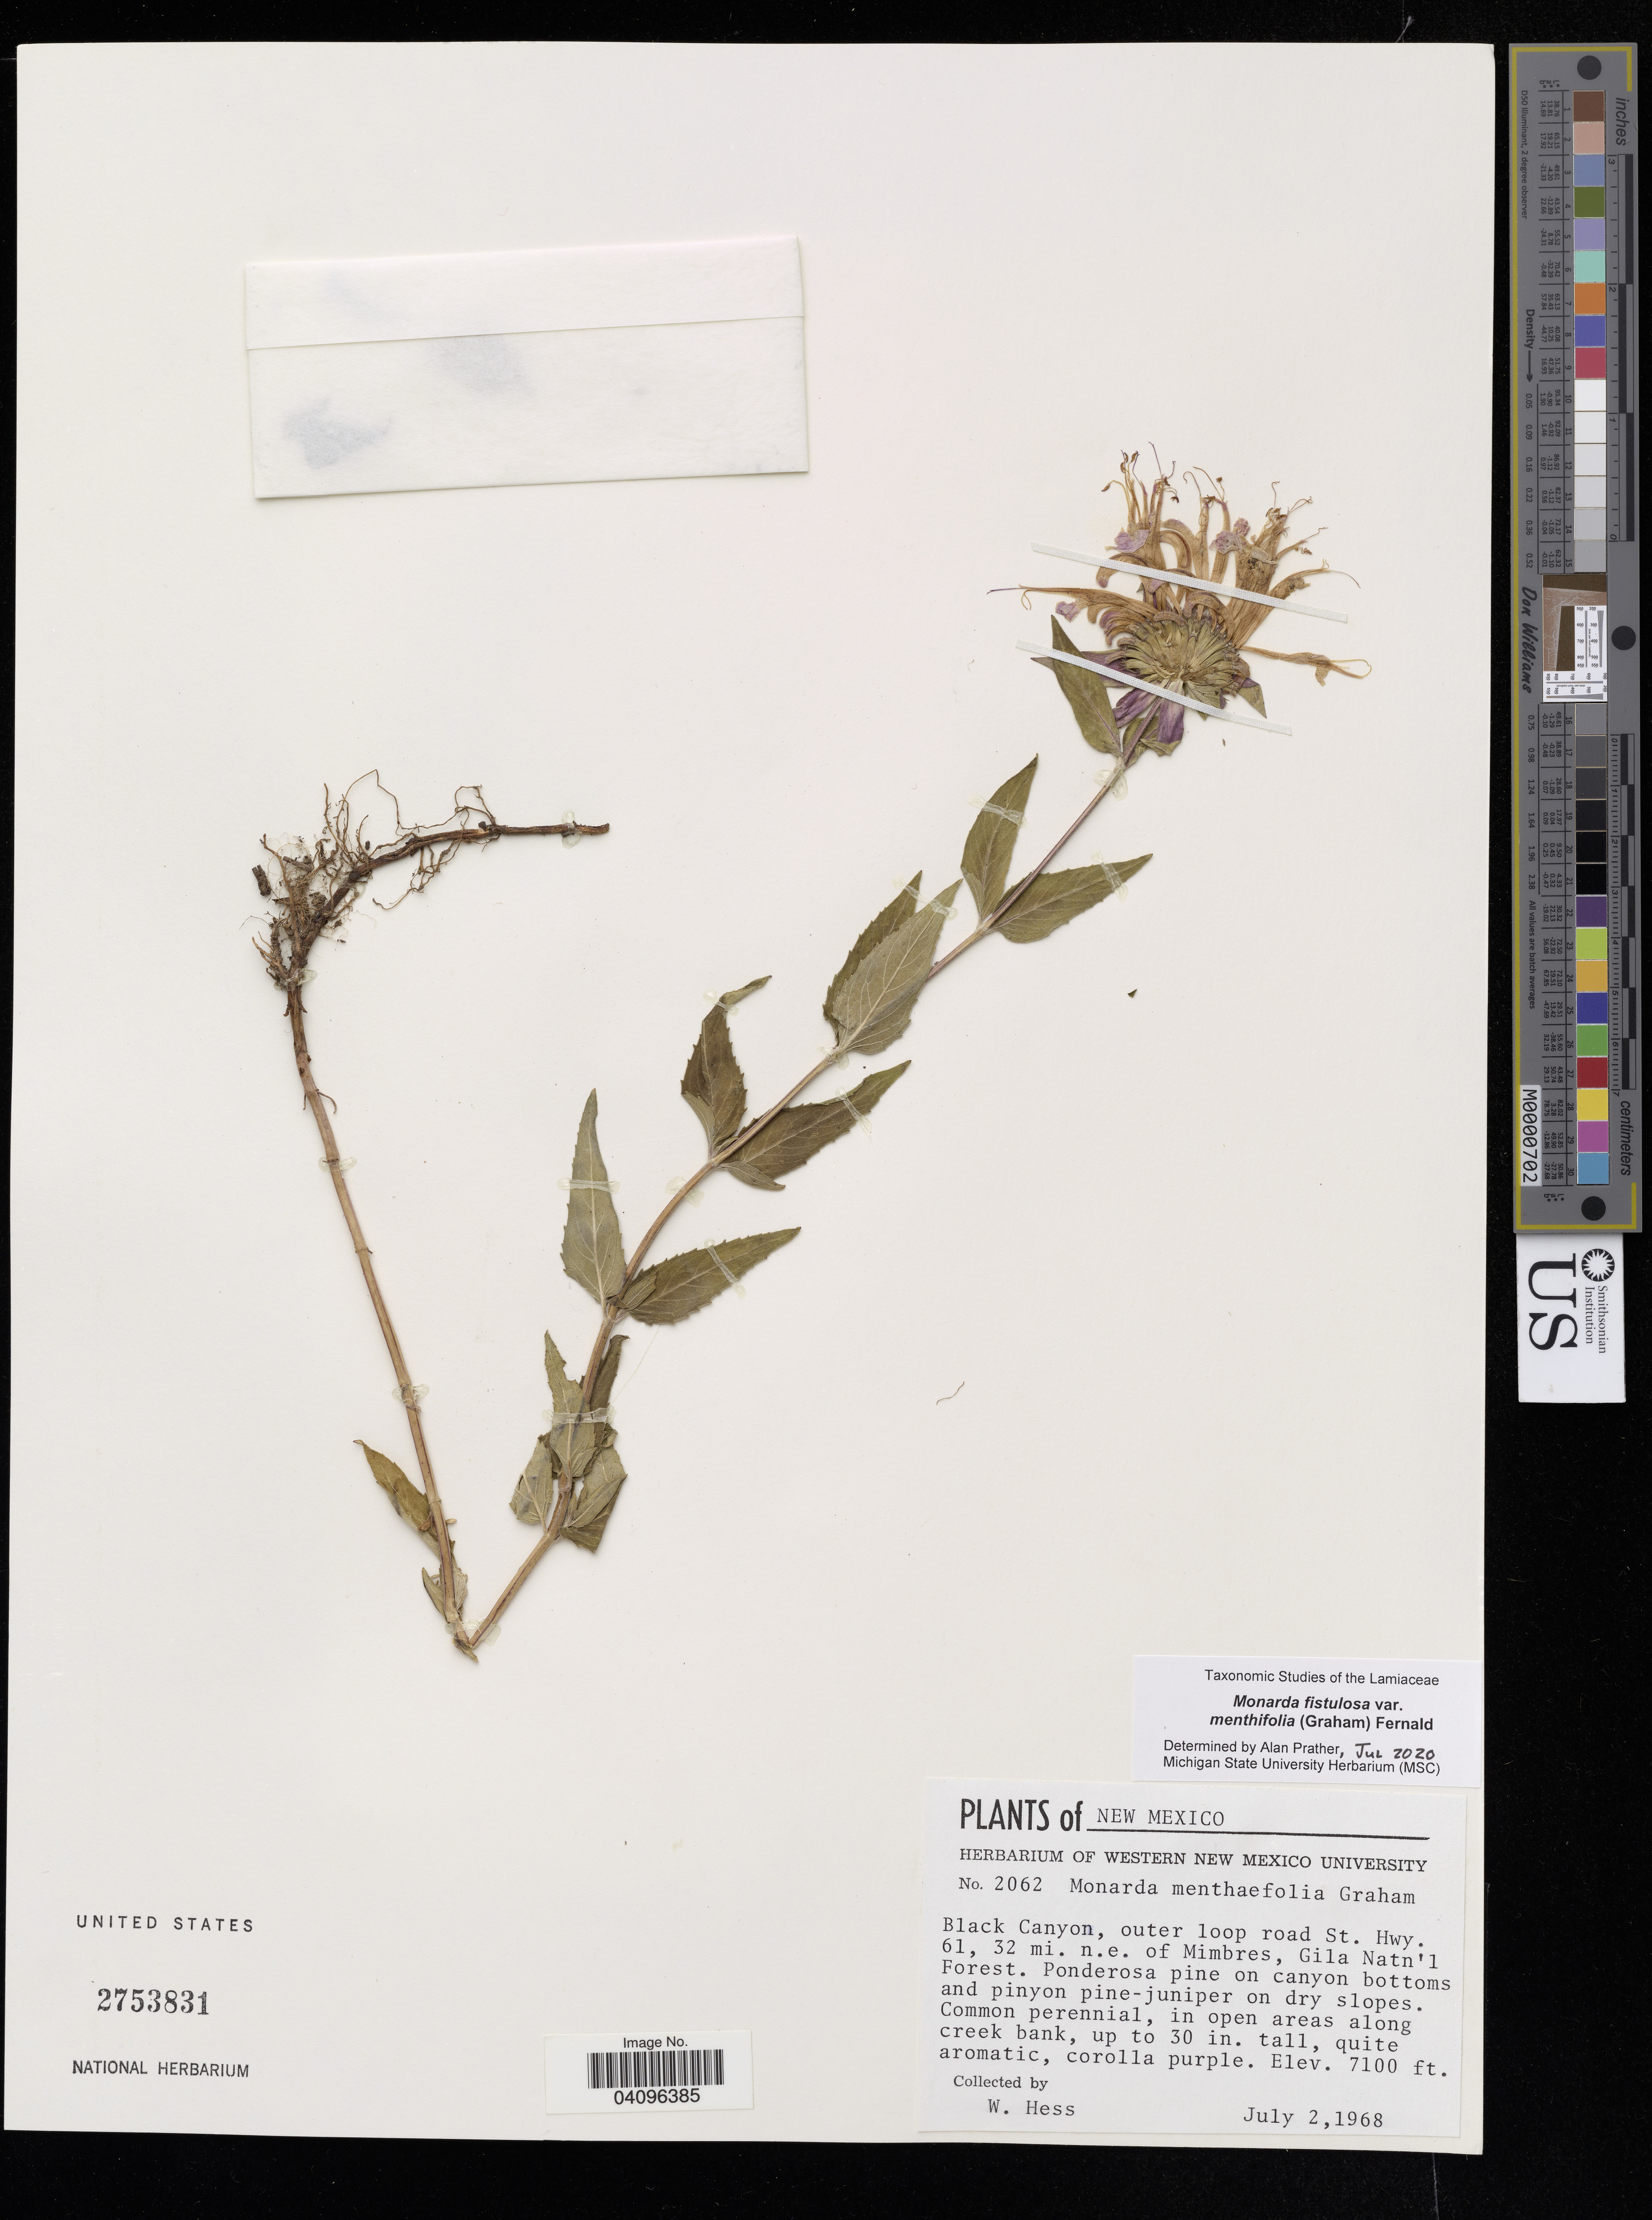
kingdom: Plantae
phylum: Tracheophyta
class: Magnoliopsida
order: Lamiales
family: Lamiaceae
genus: Monarda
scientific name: Monarda fistulosa var. menthifolia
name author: (Graham) Fernald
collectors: W. Hess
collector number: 2062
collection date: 1968-07-02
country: United States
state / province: New Mexico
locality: Black Canyon, outer loop road St. Hwy. 61, 32 mi. n.e. of Mimbres, Gila Natn'l Forest.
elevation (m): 2164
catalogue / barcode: US 2753831